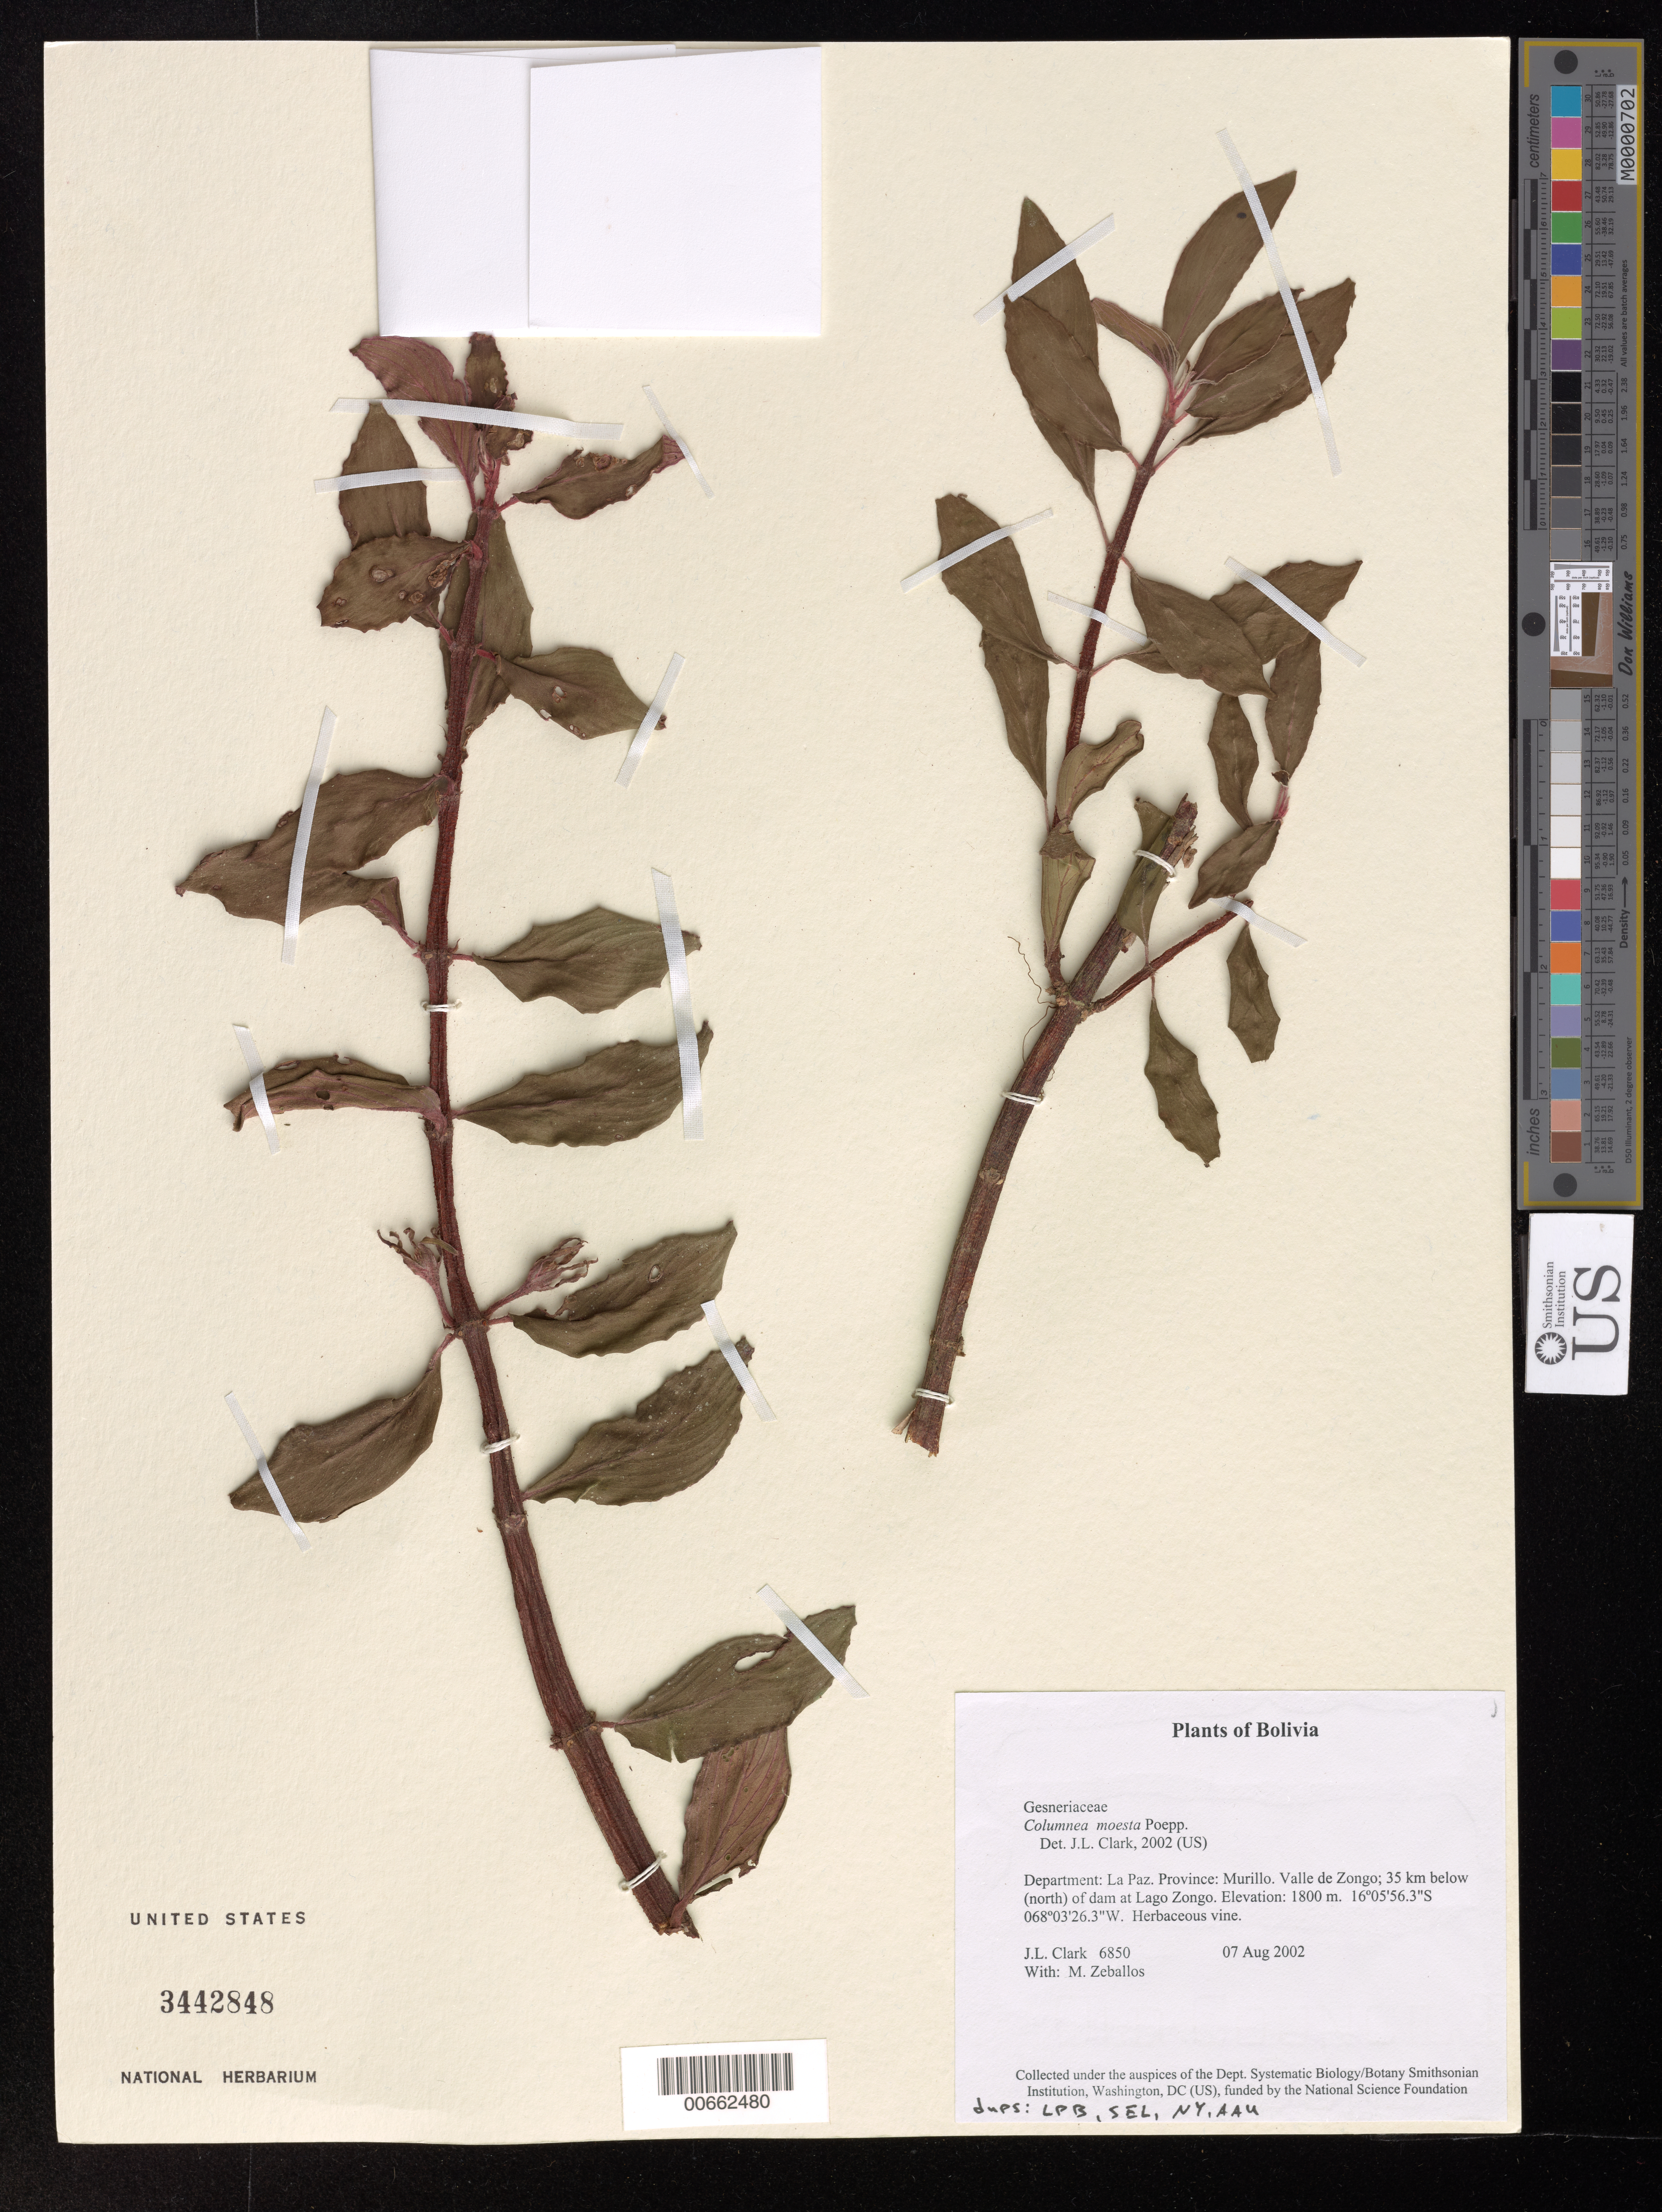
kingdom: Plantae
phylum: Tracheophyta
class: Magnoliopsida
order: Lamiales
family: Gesneriaceae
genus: Columnea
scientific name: Columnea moesta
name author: Poepp.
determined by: Clark, J. L., (SEL), The Marie Selby Botanical Garden (UNITED STATES)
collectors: J. L. Clark & M. Zeballos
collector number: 6850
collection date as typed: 07 Aug 2002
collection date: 2002-08-07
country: Bolivia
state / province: La Paz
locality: Murillo, Valle de Zongo; 35 km below (north) of dam at Lago Zongo.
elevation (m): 1800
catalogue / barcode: US 3442848